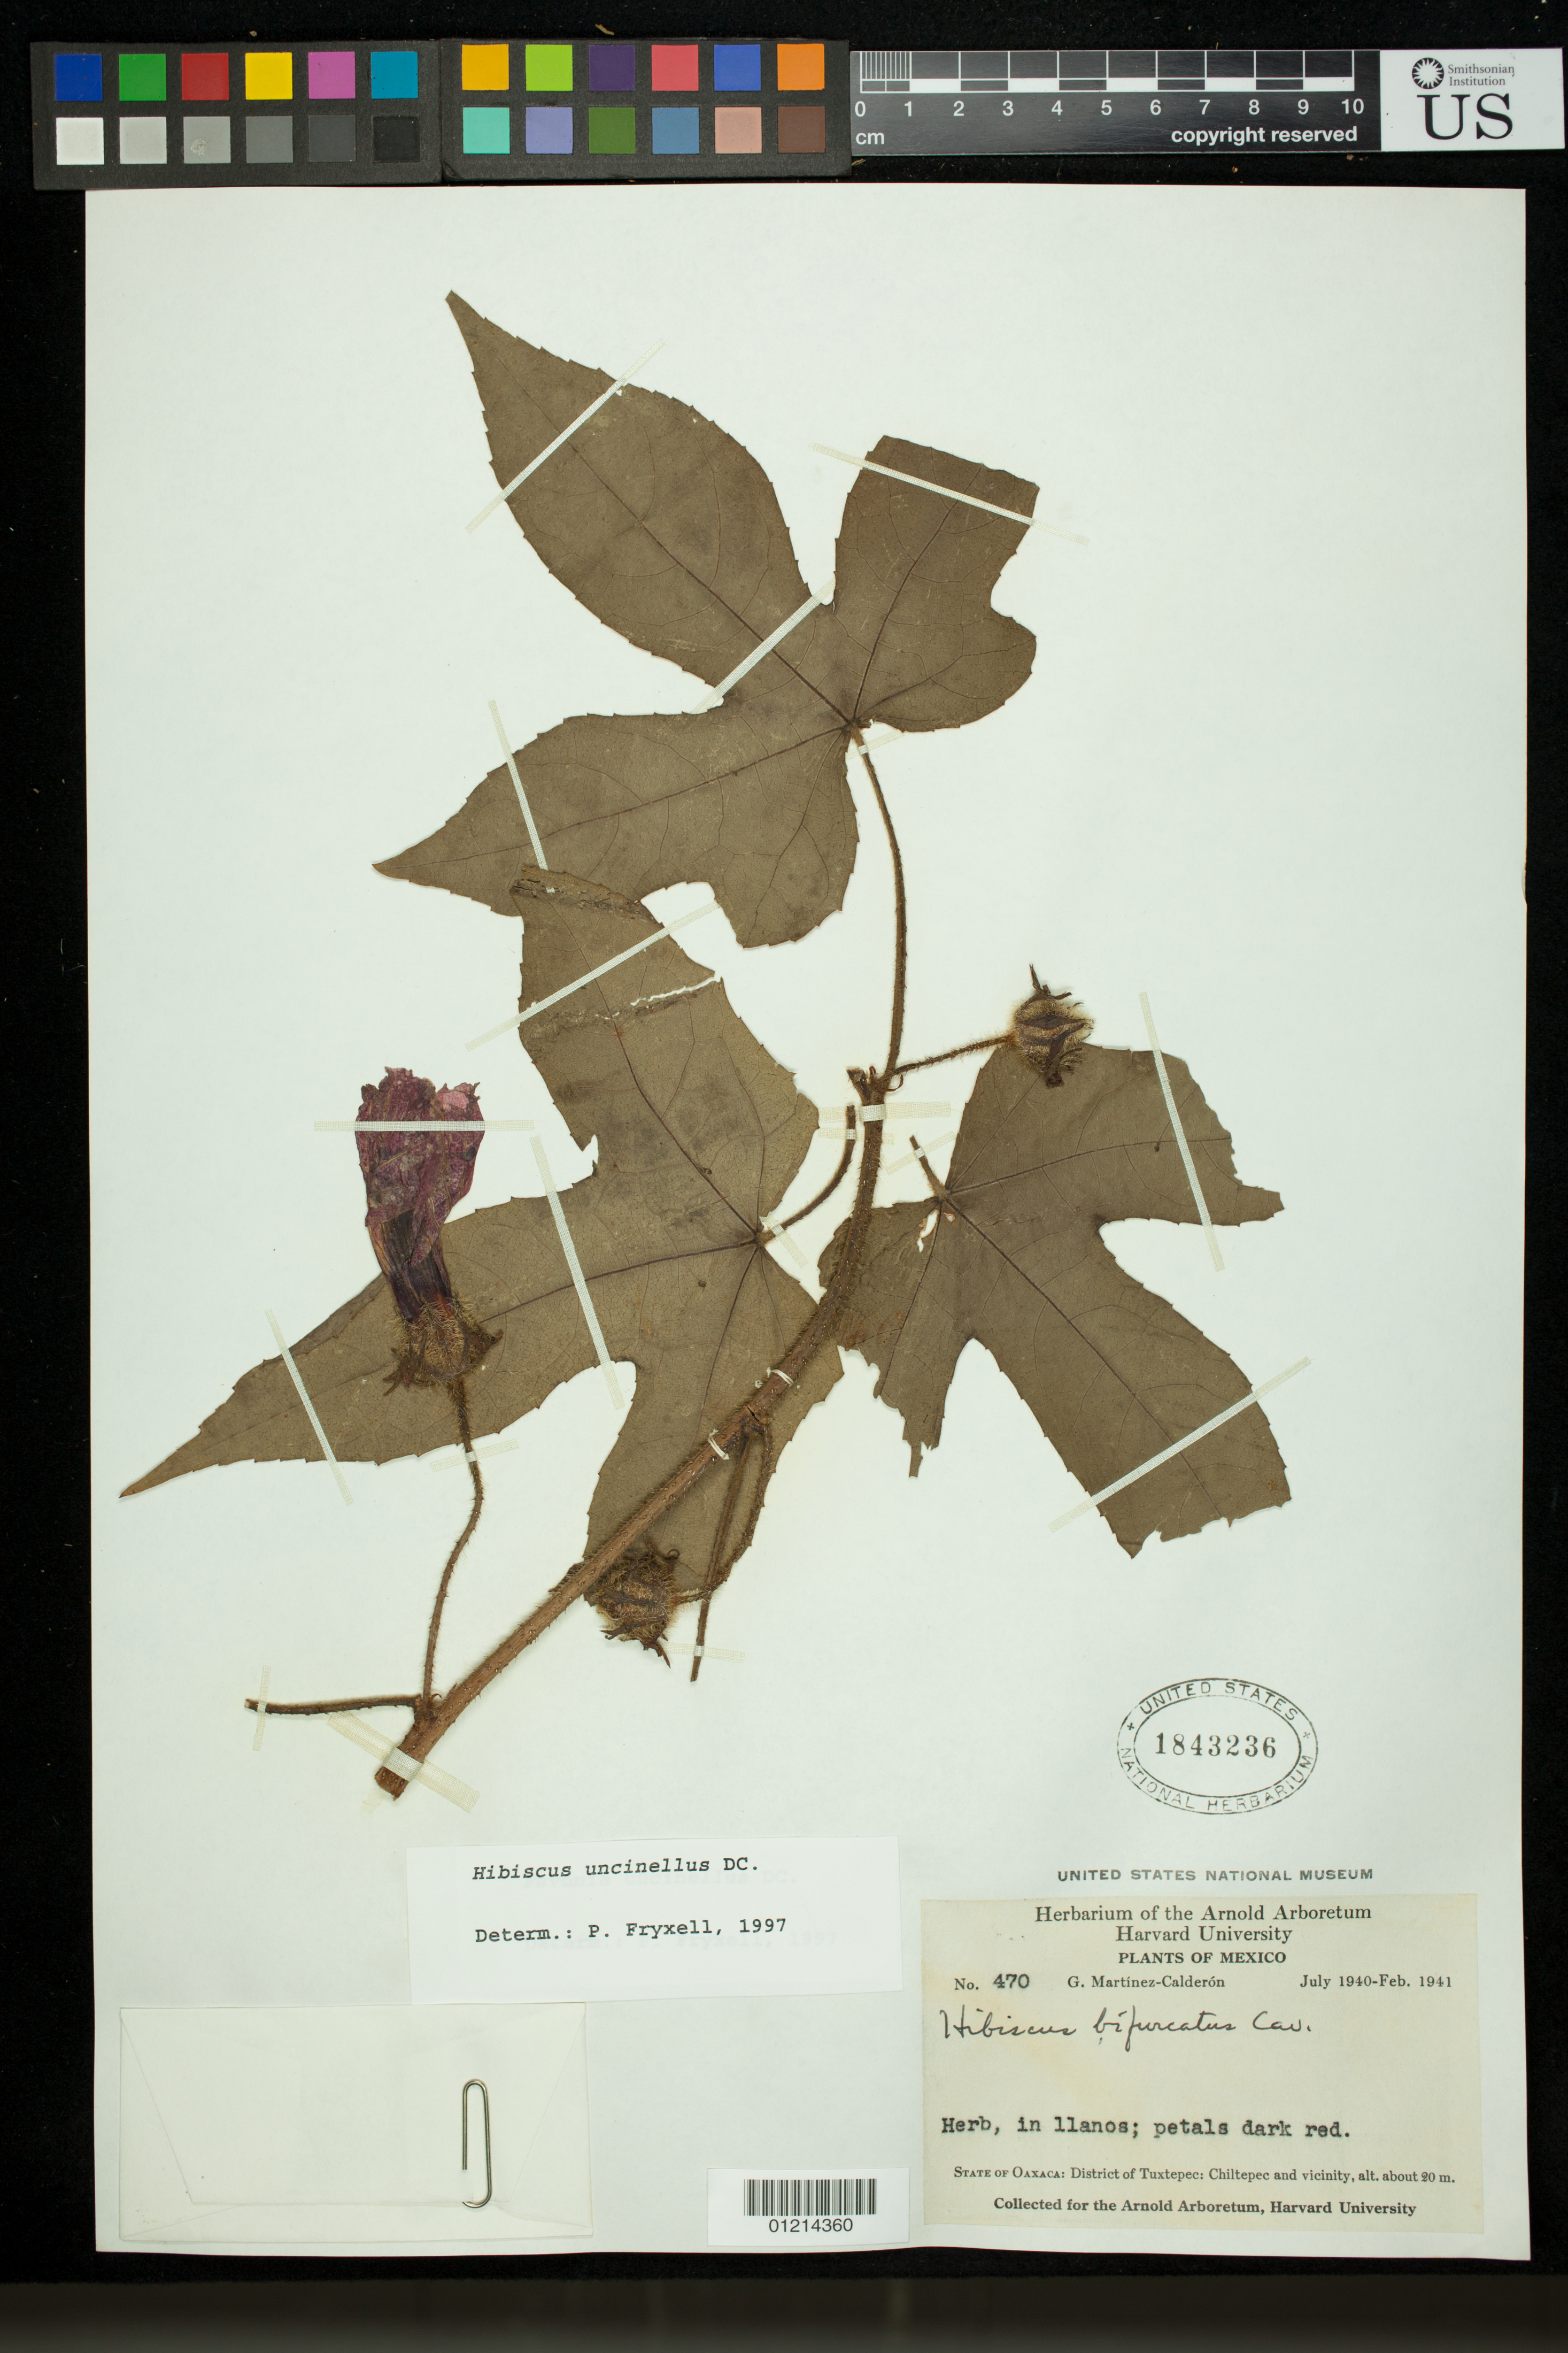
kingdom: Plantae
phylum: Tracheophyta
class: Magnoliopsida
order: Malvales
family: Malvaceae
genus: Sabdariffa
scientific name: Sabdariffa uncinella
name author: (DC.) M.M. Hanes & R.L. Barrett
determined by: Dorr, Laurence J., Curator (BOT), Smithsonian Institution - National Museum of Natural History (UNITED STATES)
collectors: G. Martínez Calderón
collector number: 470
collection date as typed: Jul 1940 to -- Feb 1941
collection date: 1940-07/1941-02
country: Mexico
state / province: Oaxaca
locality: Oaxaca, District of Tuxtepec: Chiltepec and vicinity.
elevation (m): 20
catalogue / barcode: US 1843236